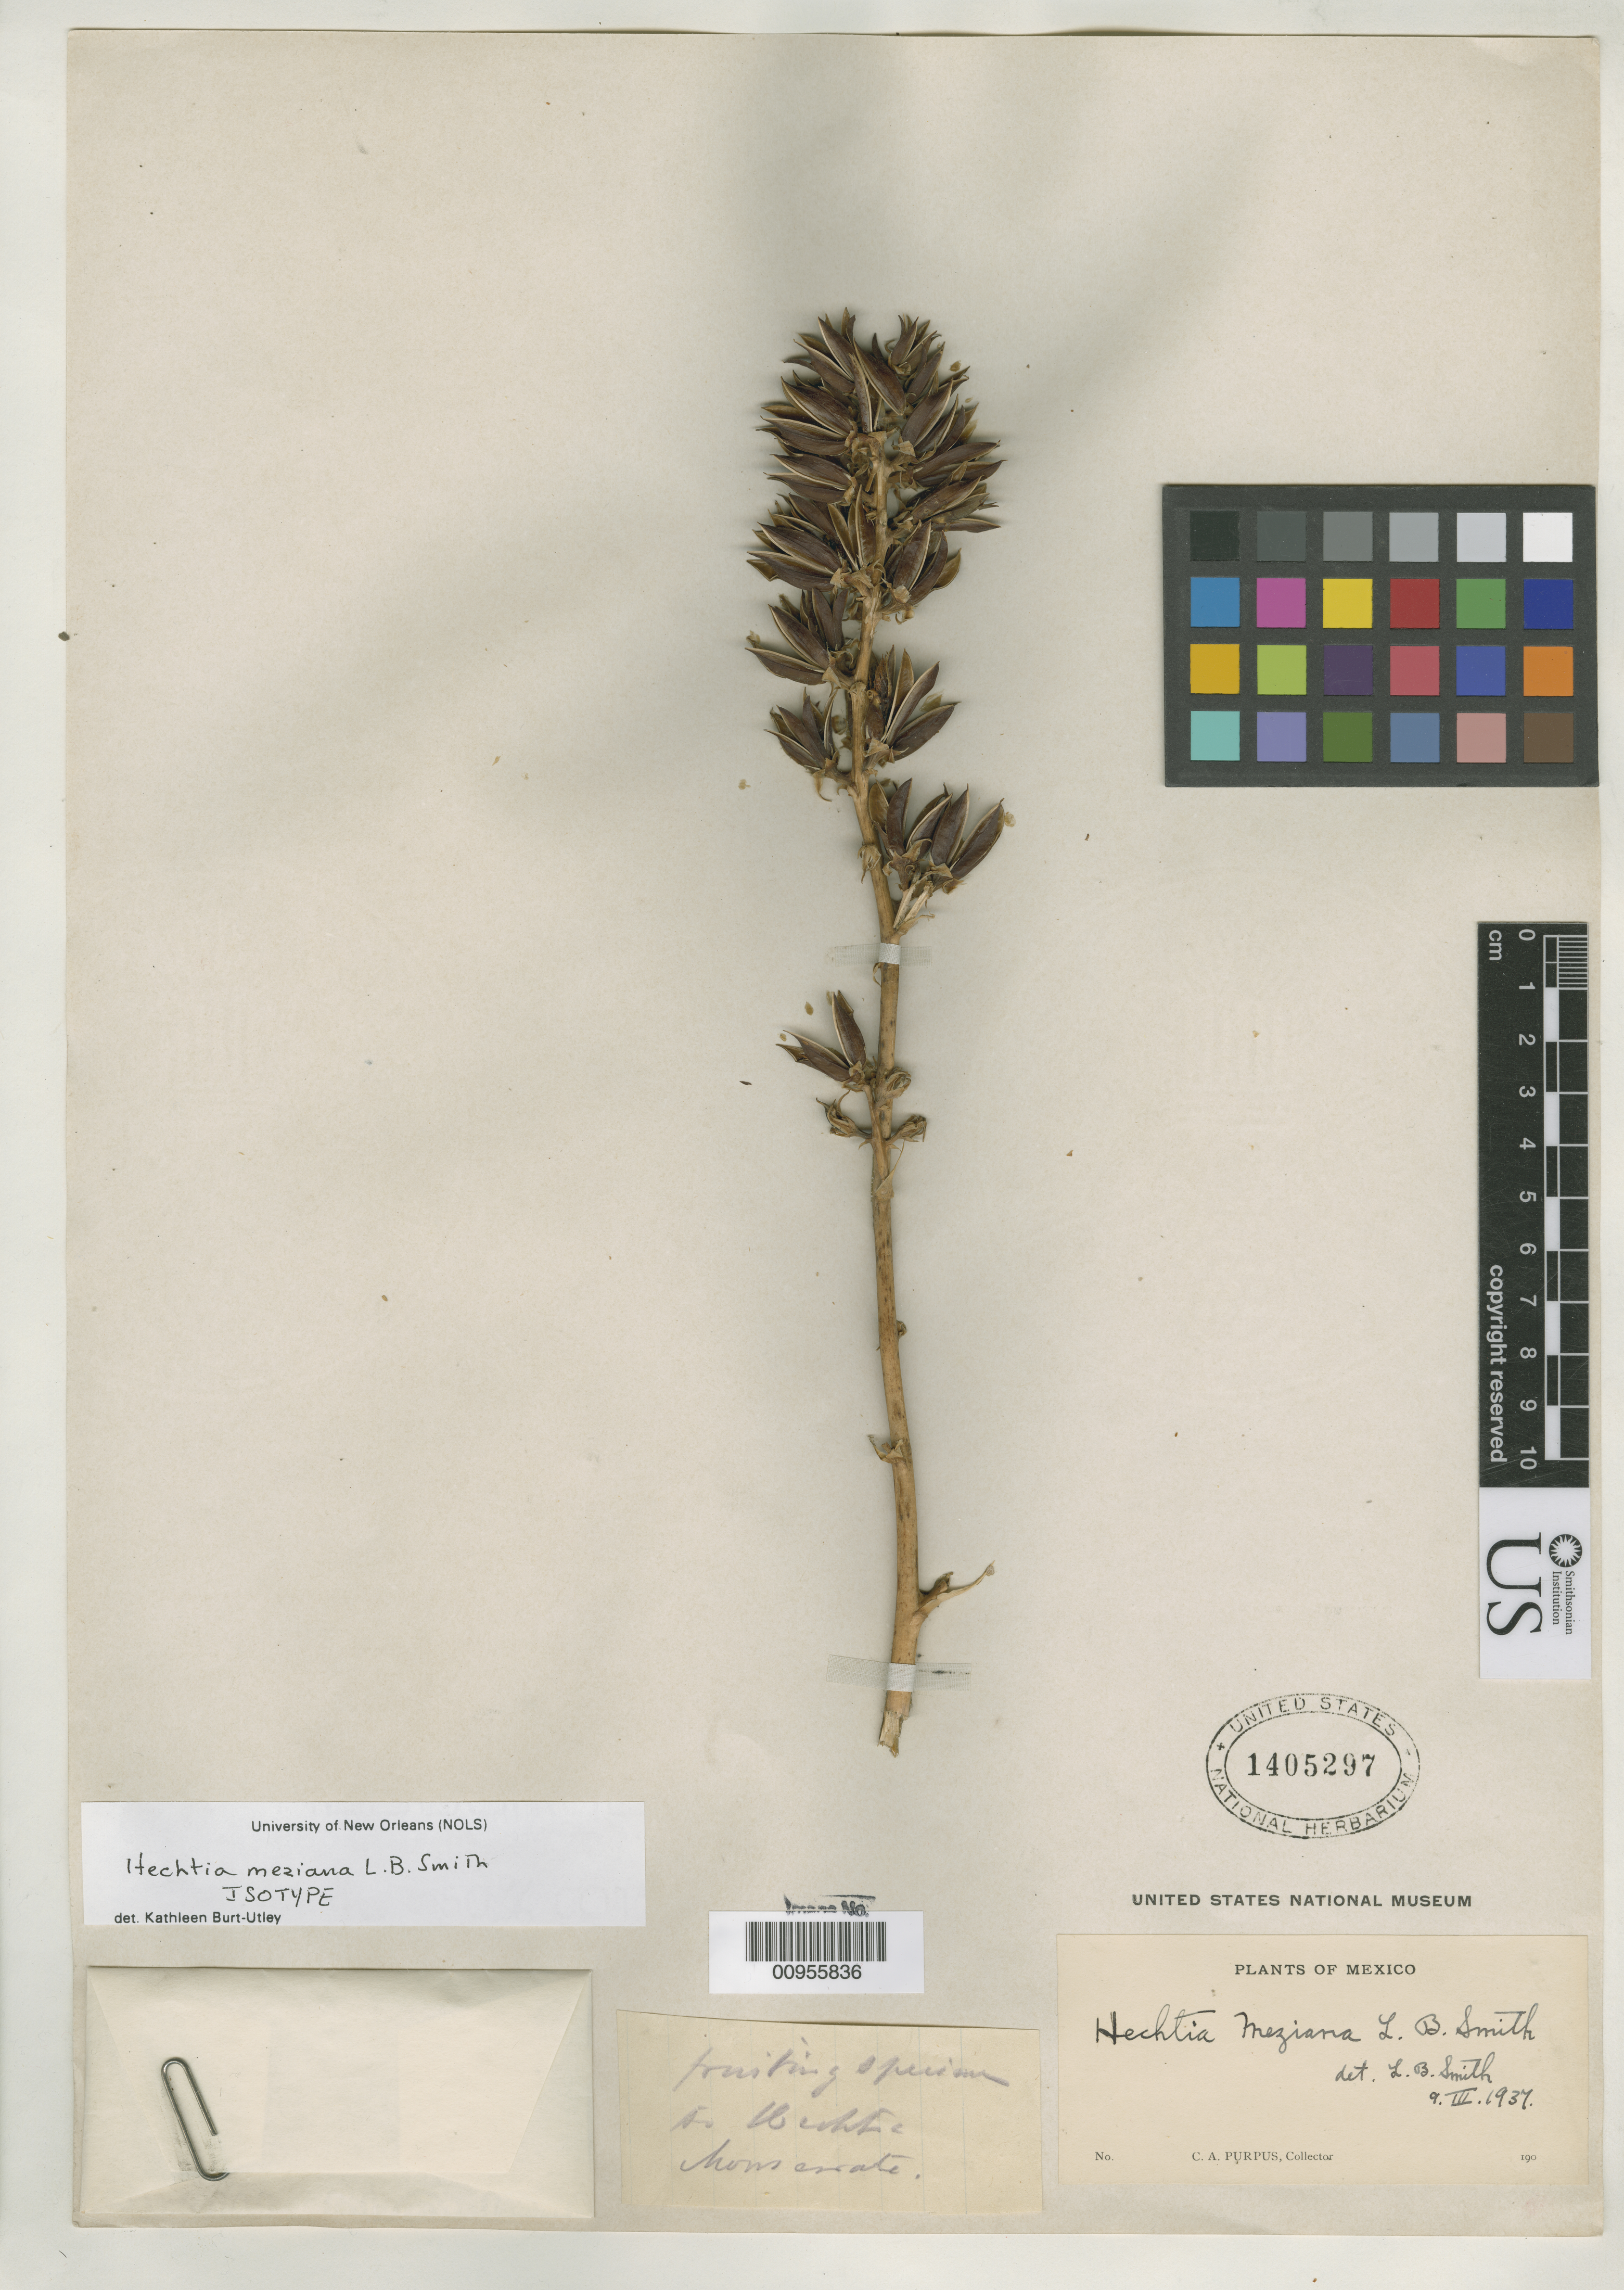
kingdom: Plantae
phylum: Tracheophyta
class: Liliopsida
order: Poales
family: Bromeliaceae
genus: Hechtia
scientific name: Hechtia meziana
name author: L.B. Sm.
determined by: Burt-Utley, Kathleen M.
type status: Possible Isotype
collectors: C. A. Purpus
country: Mexico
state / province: Chiapas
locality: Monserrate.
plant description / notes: Fruiting specimen, lacking collector number or date, annotated as isotype by K. Burt-Utley. Holotype at NY is a flowering pistillate specimen, collected April 1925.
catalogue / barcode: US 1405297